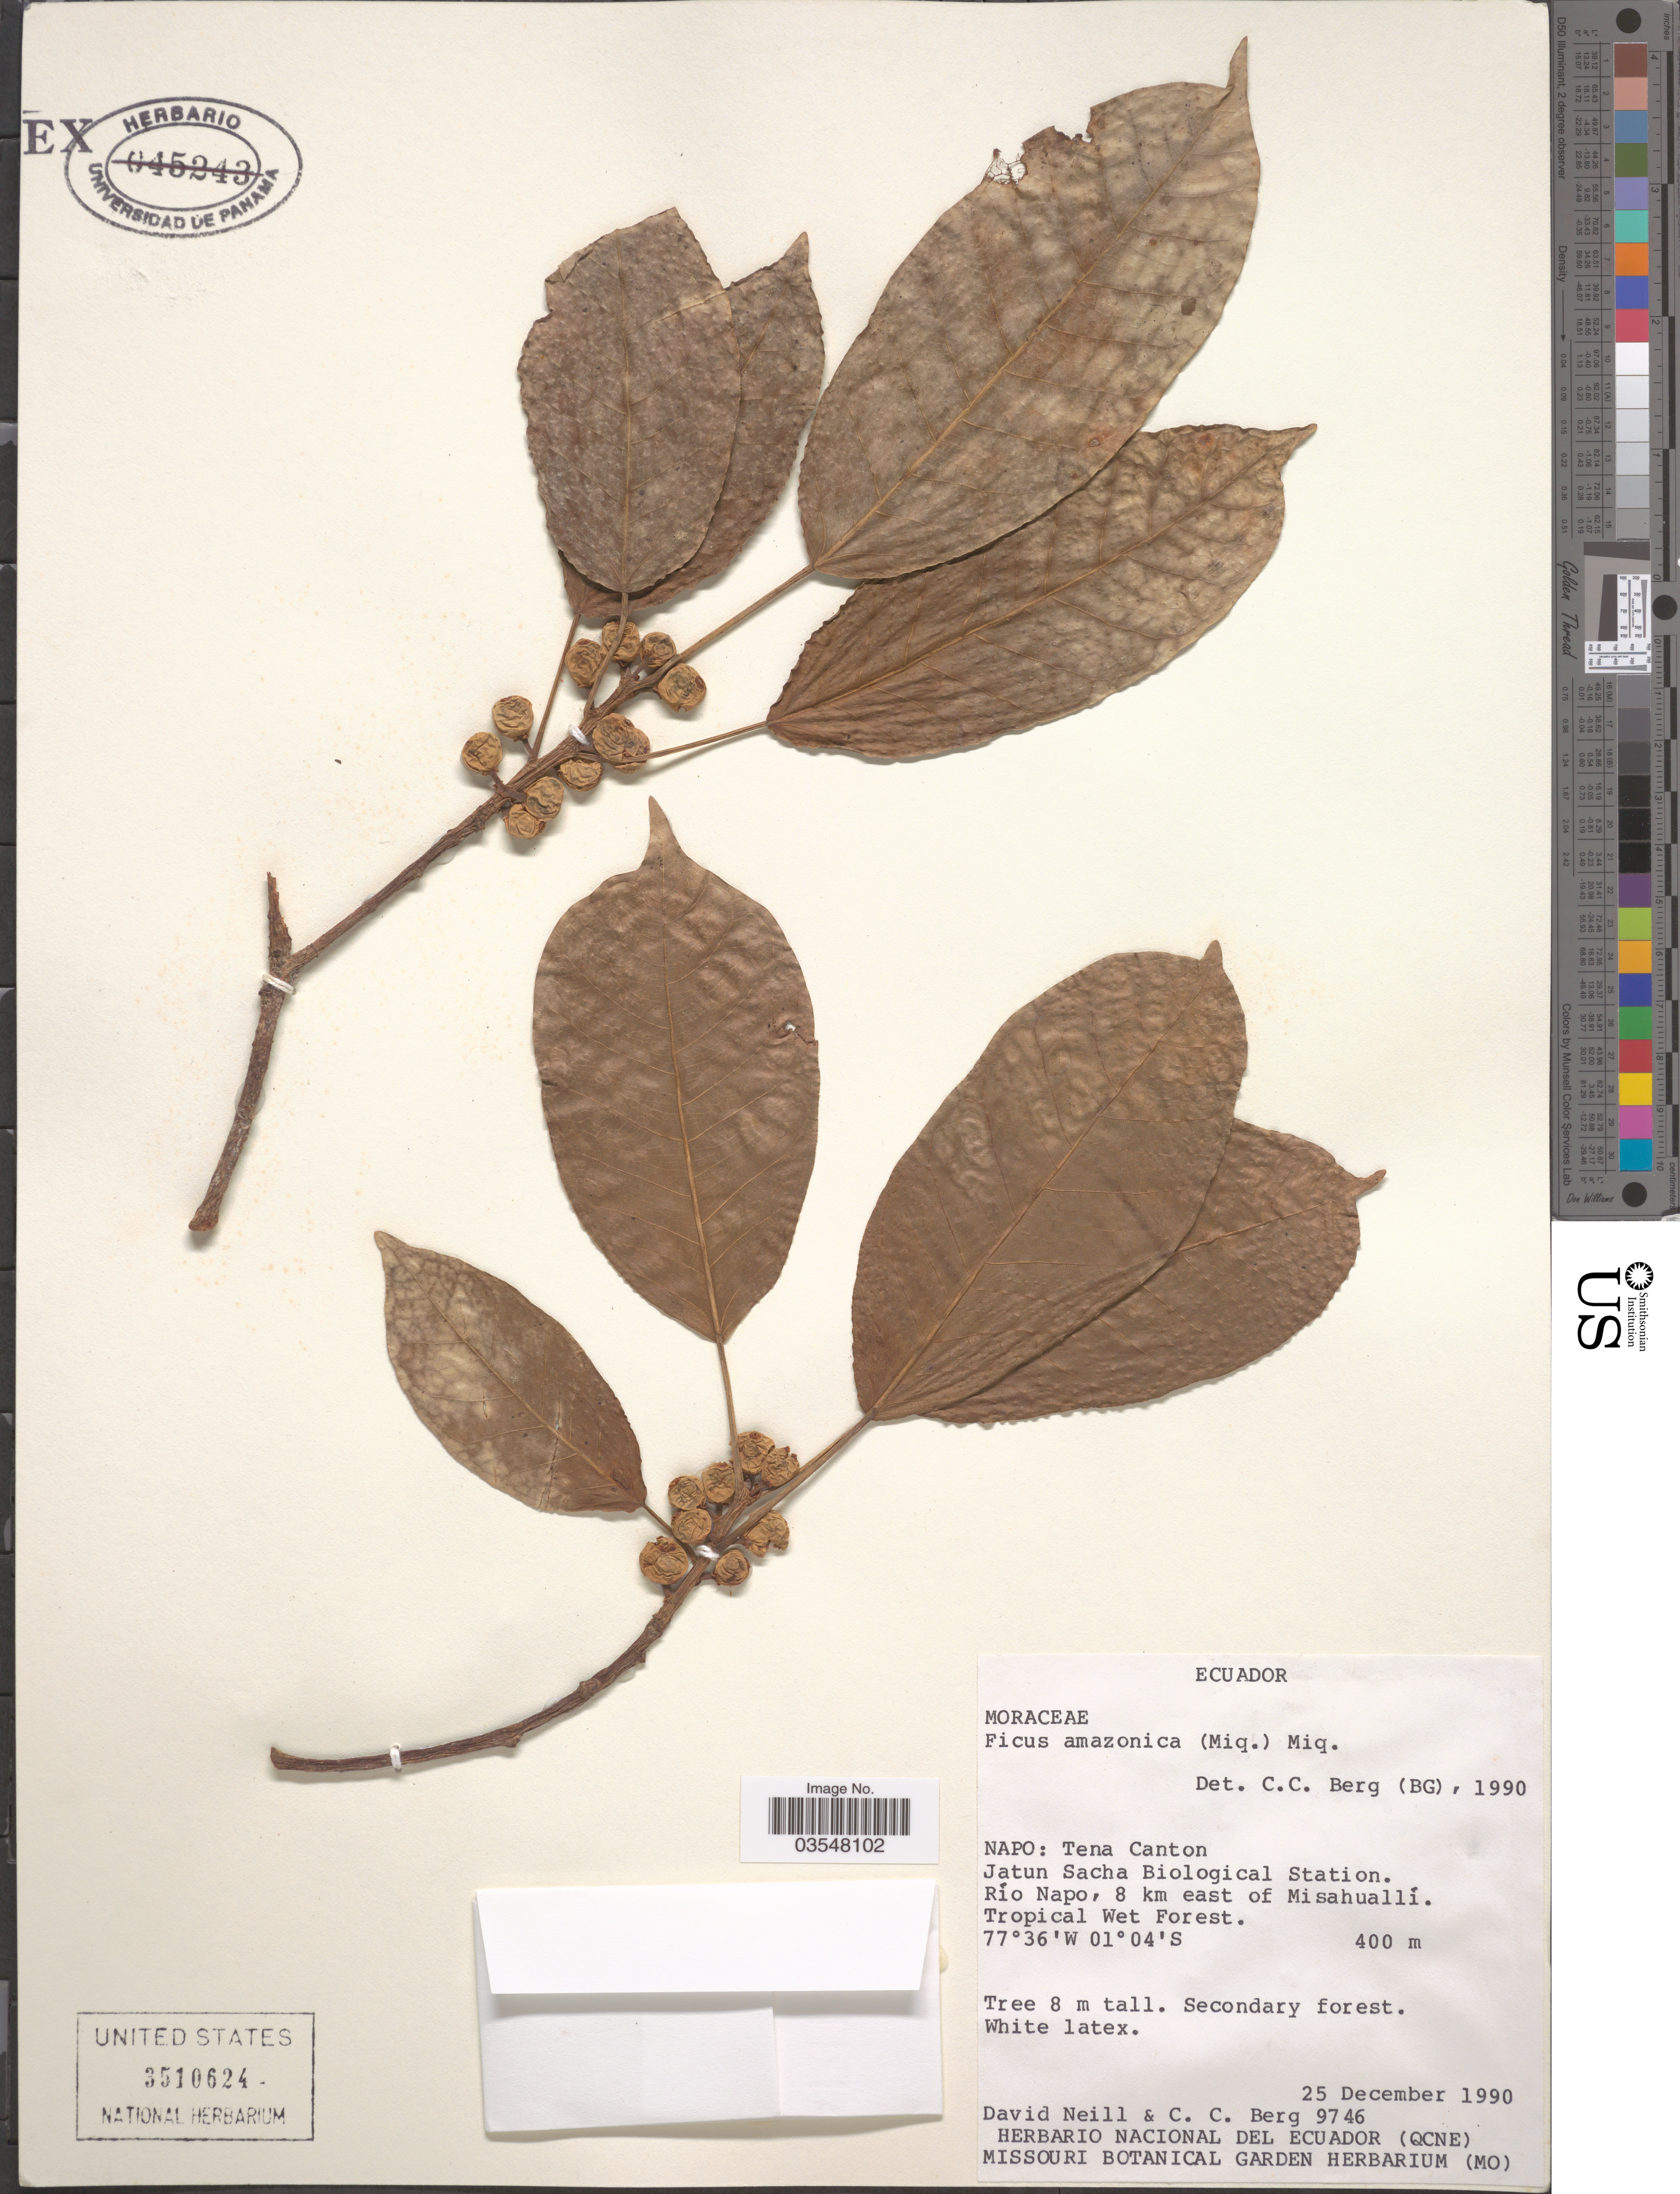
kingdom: Plantae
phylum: Tracheophyta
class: Magnoliopsida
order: Rosales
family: Moraceae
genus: Ficus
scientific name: Ficus amazonica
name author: (Miq.) Miq.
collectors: D. Neill & C. C. Berg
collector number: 9746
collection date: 1990-12-25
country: Ecuador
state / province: Napo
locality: Tena Canton. Jatun Sacha Biological Station. Río Napo, 8 km east of Misahuallí. Tropical Wet Forest.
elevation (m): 400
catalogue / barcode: US 3510624